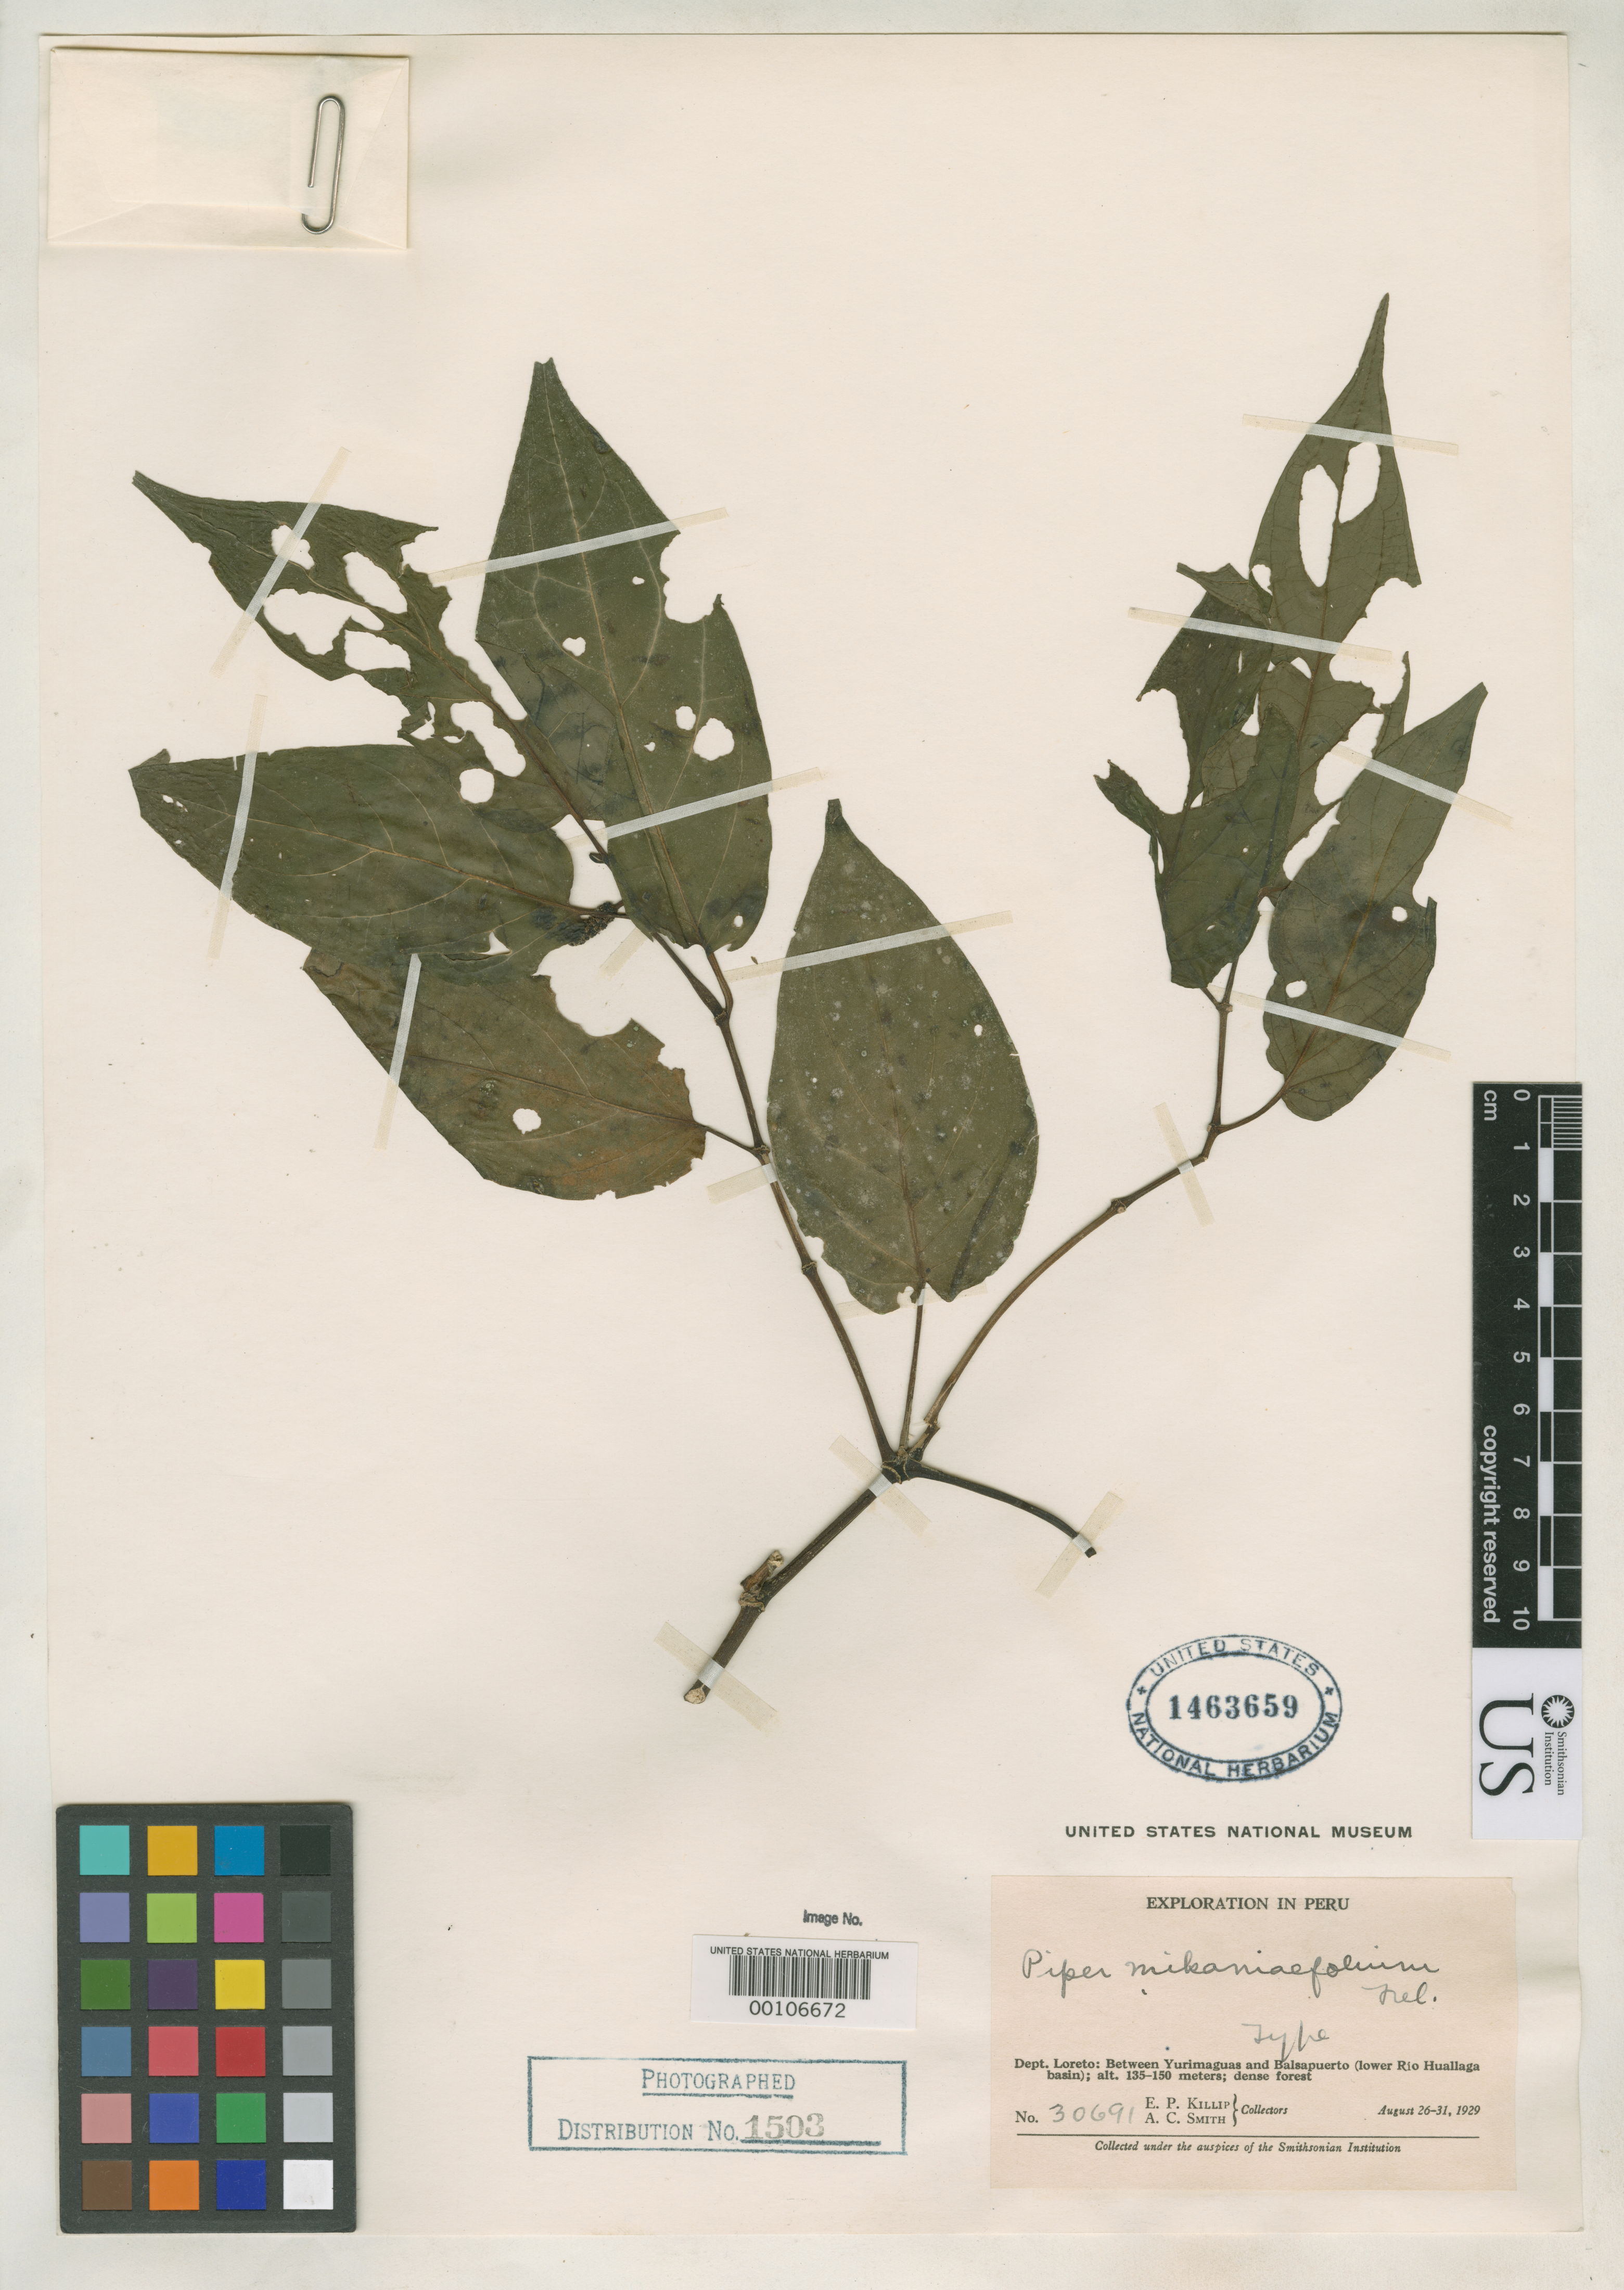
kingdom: Plantae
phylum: Tracheophyta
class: Magnoliopsida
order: Piperales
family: Piperaceae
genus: Piper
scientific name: Piper mikaniaefolium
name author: Trel. in J.F. Macbr.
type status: Holotype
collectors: E. P. Killip & A. C. Smith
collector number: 30691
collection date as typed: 26 Aug 1929 to 31 Aug 1929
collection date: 1929-08-26/1929-08-31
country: Peru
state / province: Loreto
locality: Between Yurimaguas and Balsapuerto.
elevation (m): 135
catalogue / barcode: US 1463659